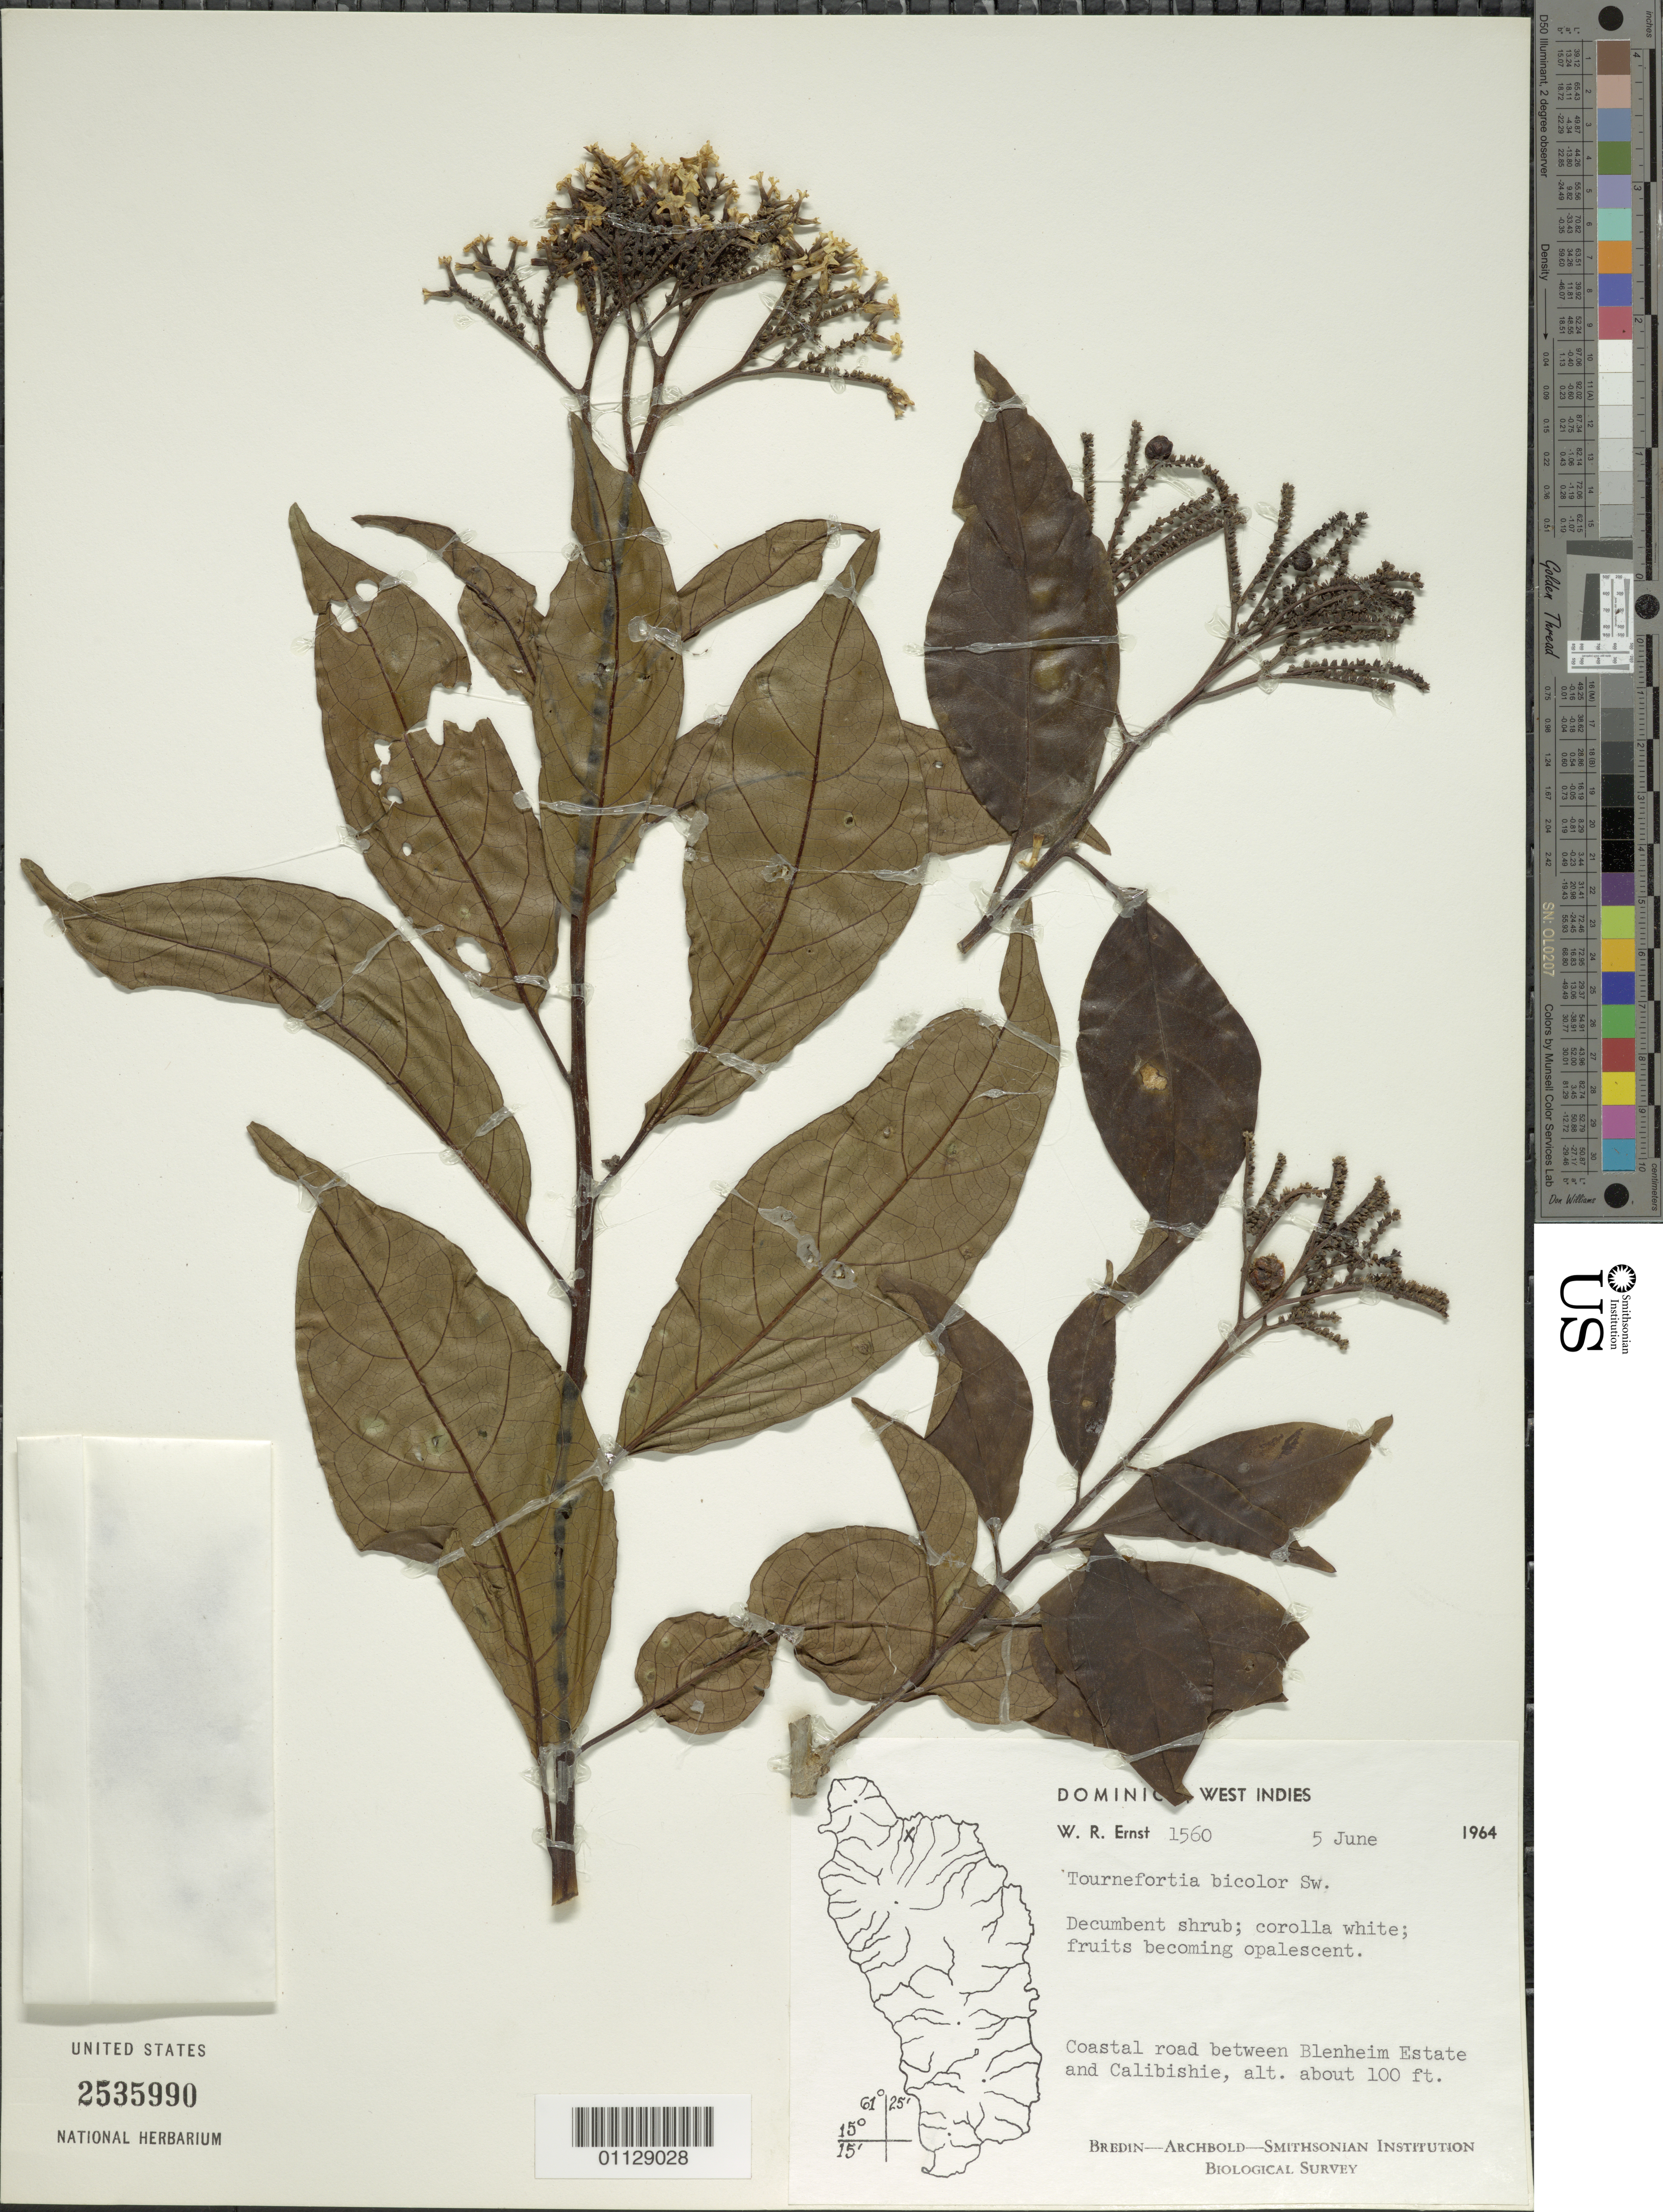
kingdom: Plantae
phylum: Tracheophyta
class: Magnoliopsida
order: Boraginales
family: Heliotropiaceae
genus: Tournefortia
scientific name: Tournefortia bicolor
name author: Sw.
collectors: W. R. Ernst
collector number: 1560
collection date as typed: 05 Jun 1964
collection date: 1964-06-05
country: Dominica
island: Dominica I.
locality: Coastal road between Elenheim Estate and Calibishie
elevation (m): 30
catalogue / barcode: US 2535990